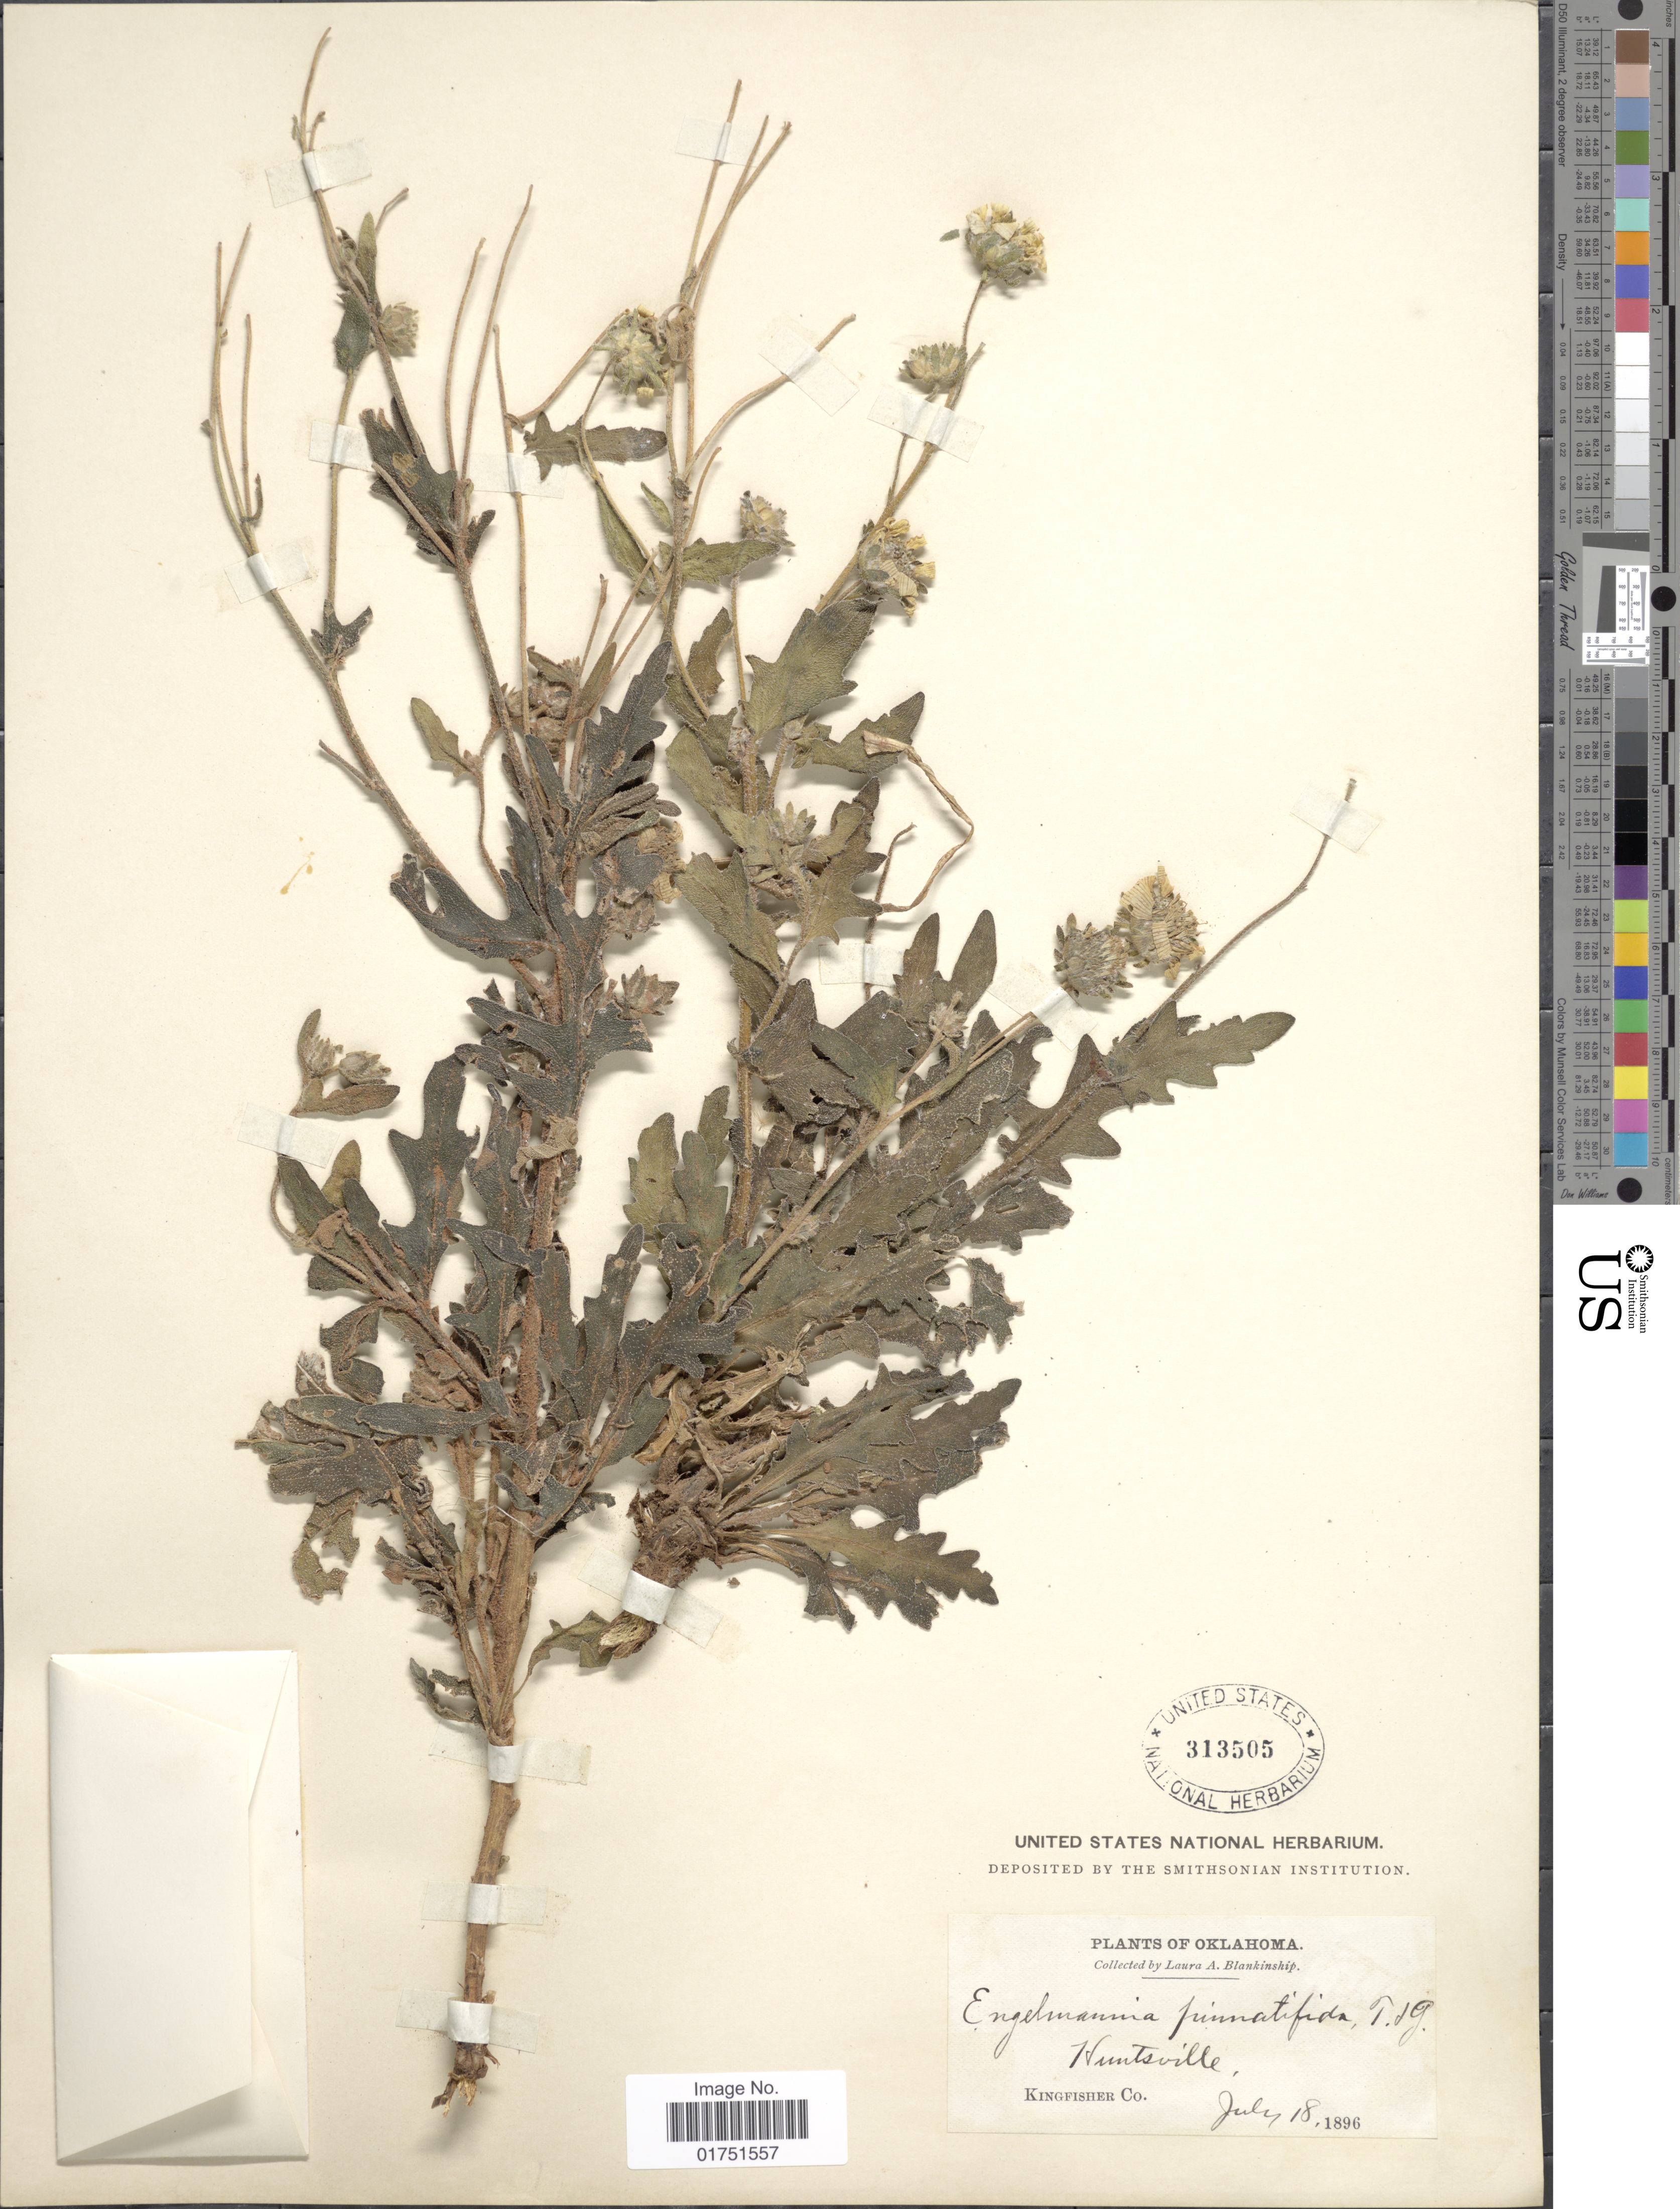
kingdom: Plantae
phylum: Tracheophyta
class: Magnoliopsida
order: Asterales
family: Asteraceae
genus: Engelmannia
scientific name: Engelmannia pinnatifida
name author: Torr. & A. Gray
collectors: L. A. Blankinship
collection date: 1896-07-18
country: United States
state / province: Oklahoma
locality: Huntsville, Kingfisher Co.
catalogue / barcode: US 313505